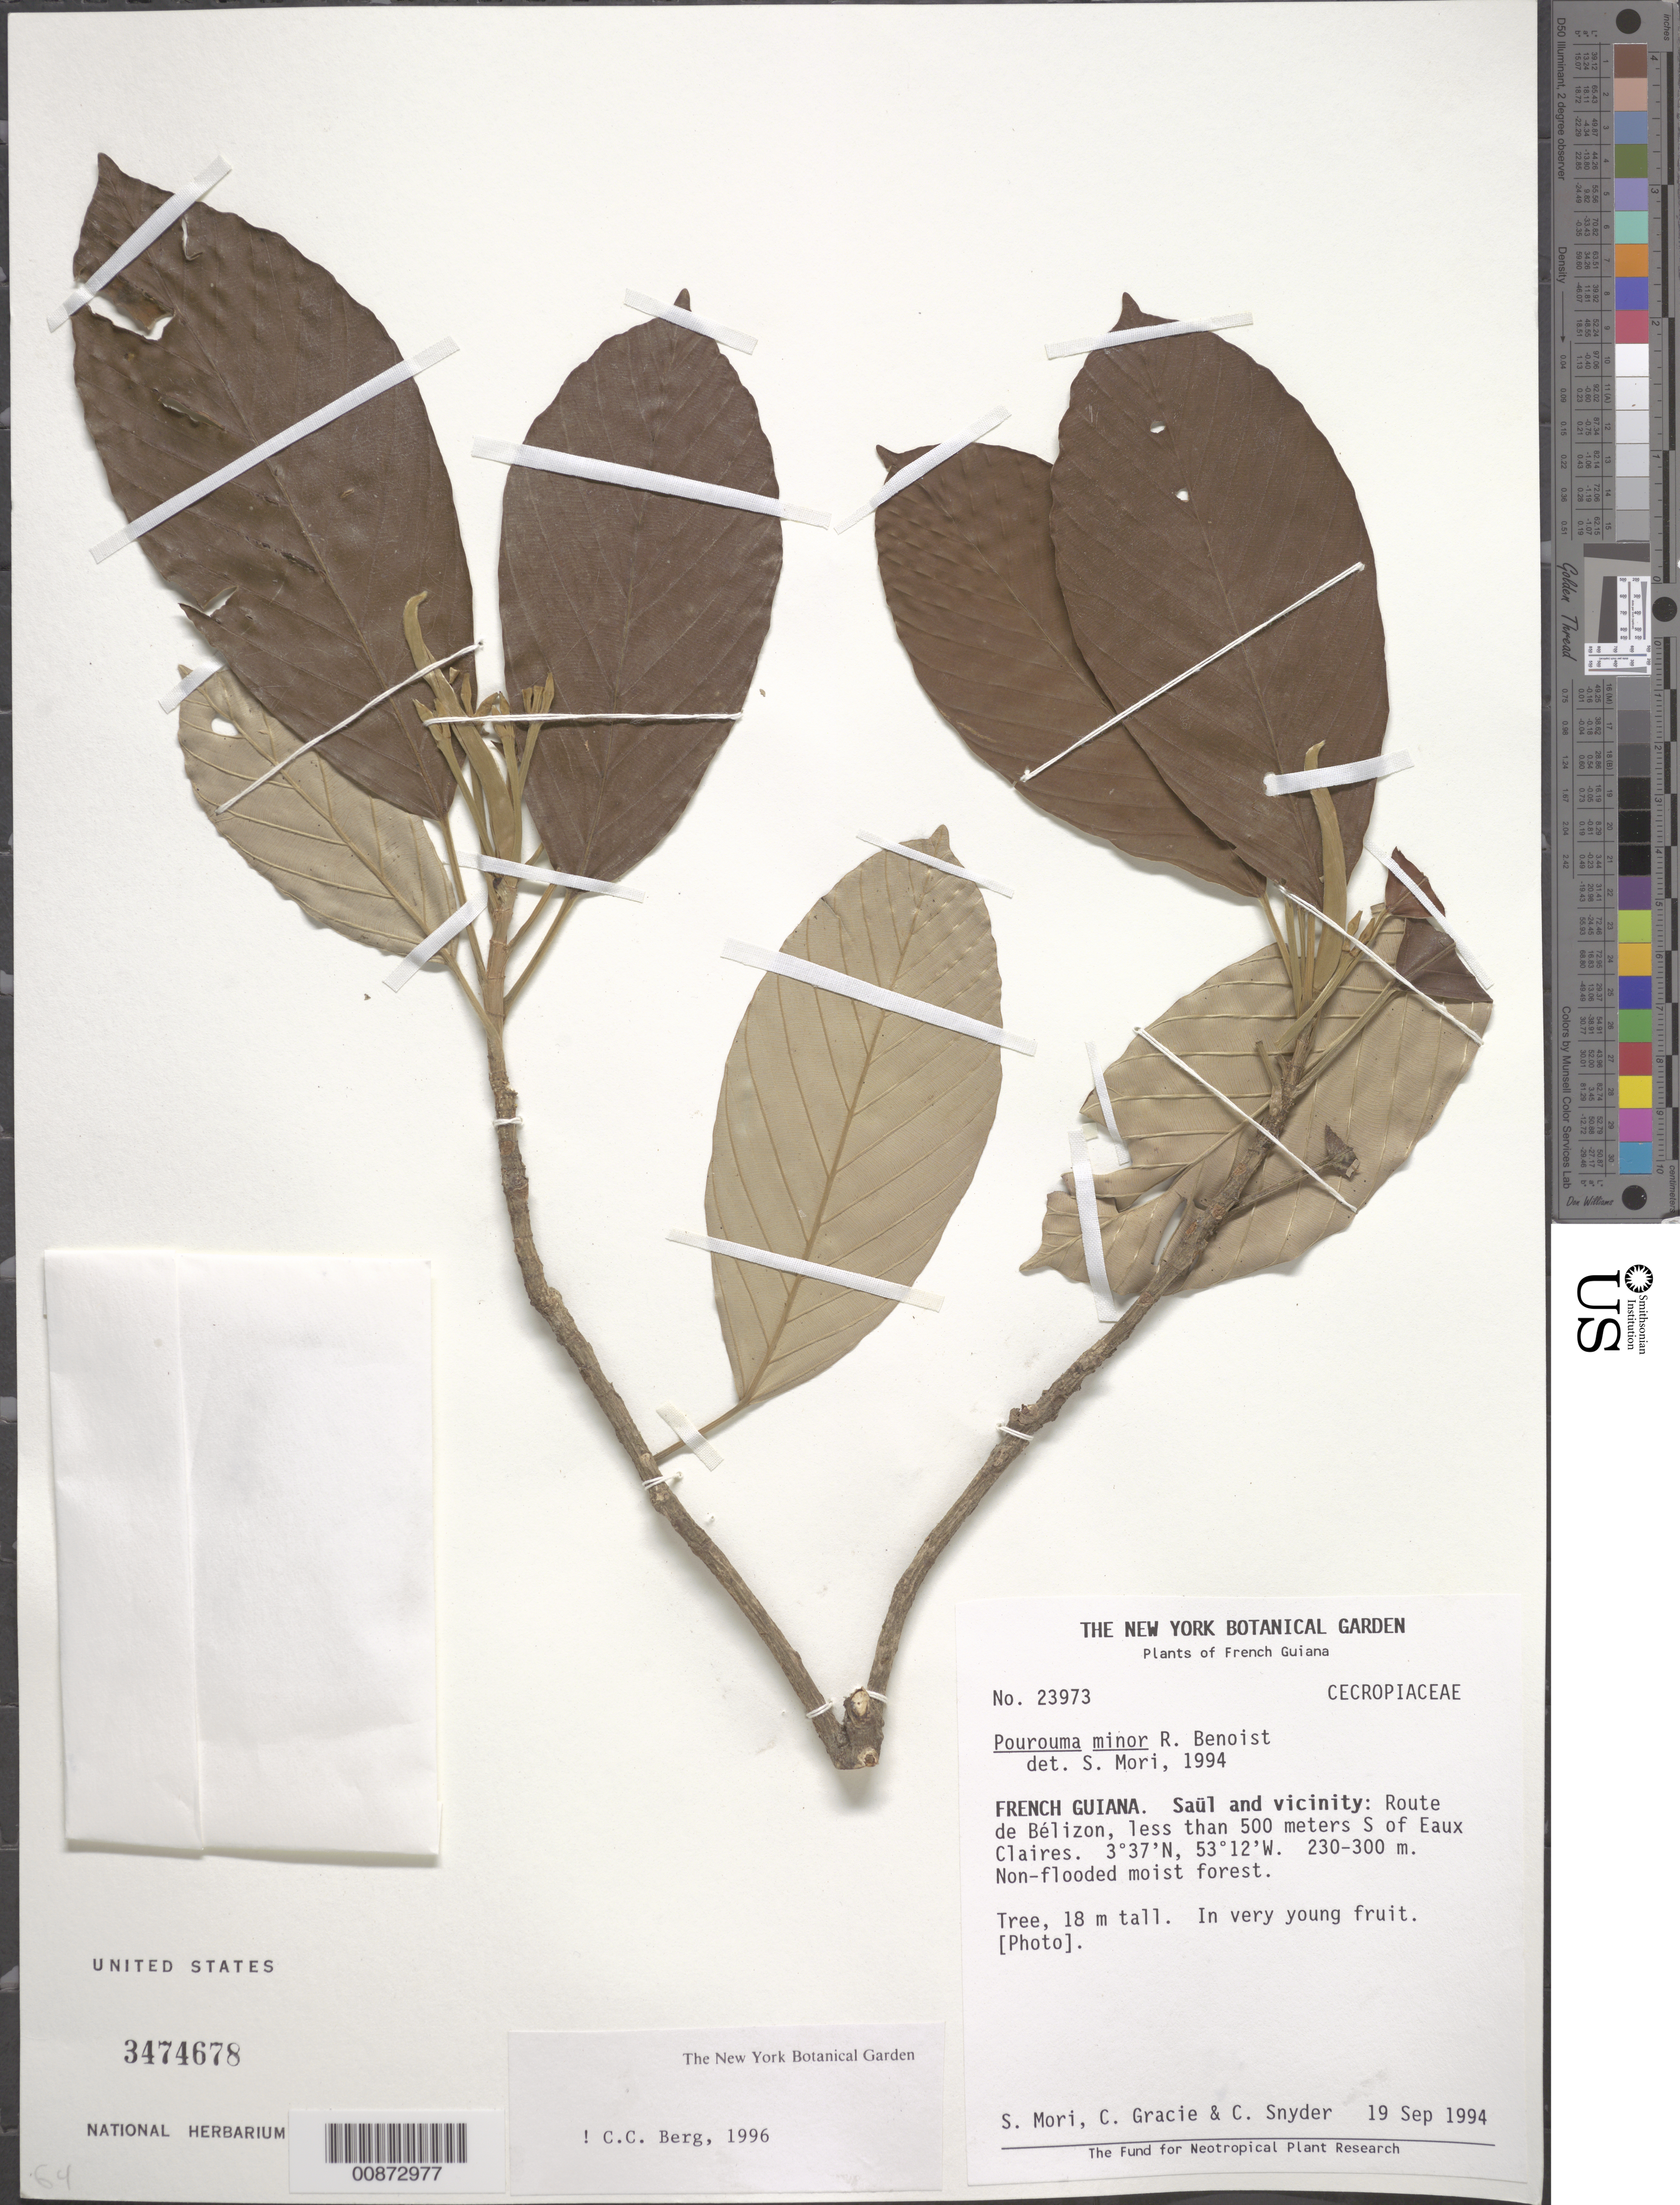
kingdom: Plantae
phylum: Tracheophyta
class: Magnoliopsida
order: Rosales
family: Urticaceae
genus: Pourouma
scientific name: Pourouma minor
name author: Benoist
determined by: Berg, C. C.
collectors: S. Mori, C. A. Gracie & C. Snyder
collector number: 23973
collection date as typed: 19-Sep-94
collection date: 1994-09-19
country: French Guiana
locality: Saül and vic., route de Belizon, less than 500 m S of Eaux Claires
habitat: Non-flooded moist forest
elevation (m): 230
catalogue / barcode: US 3474678